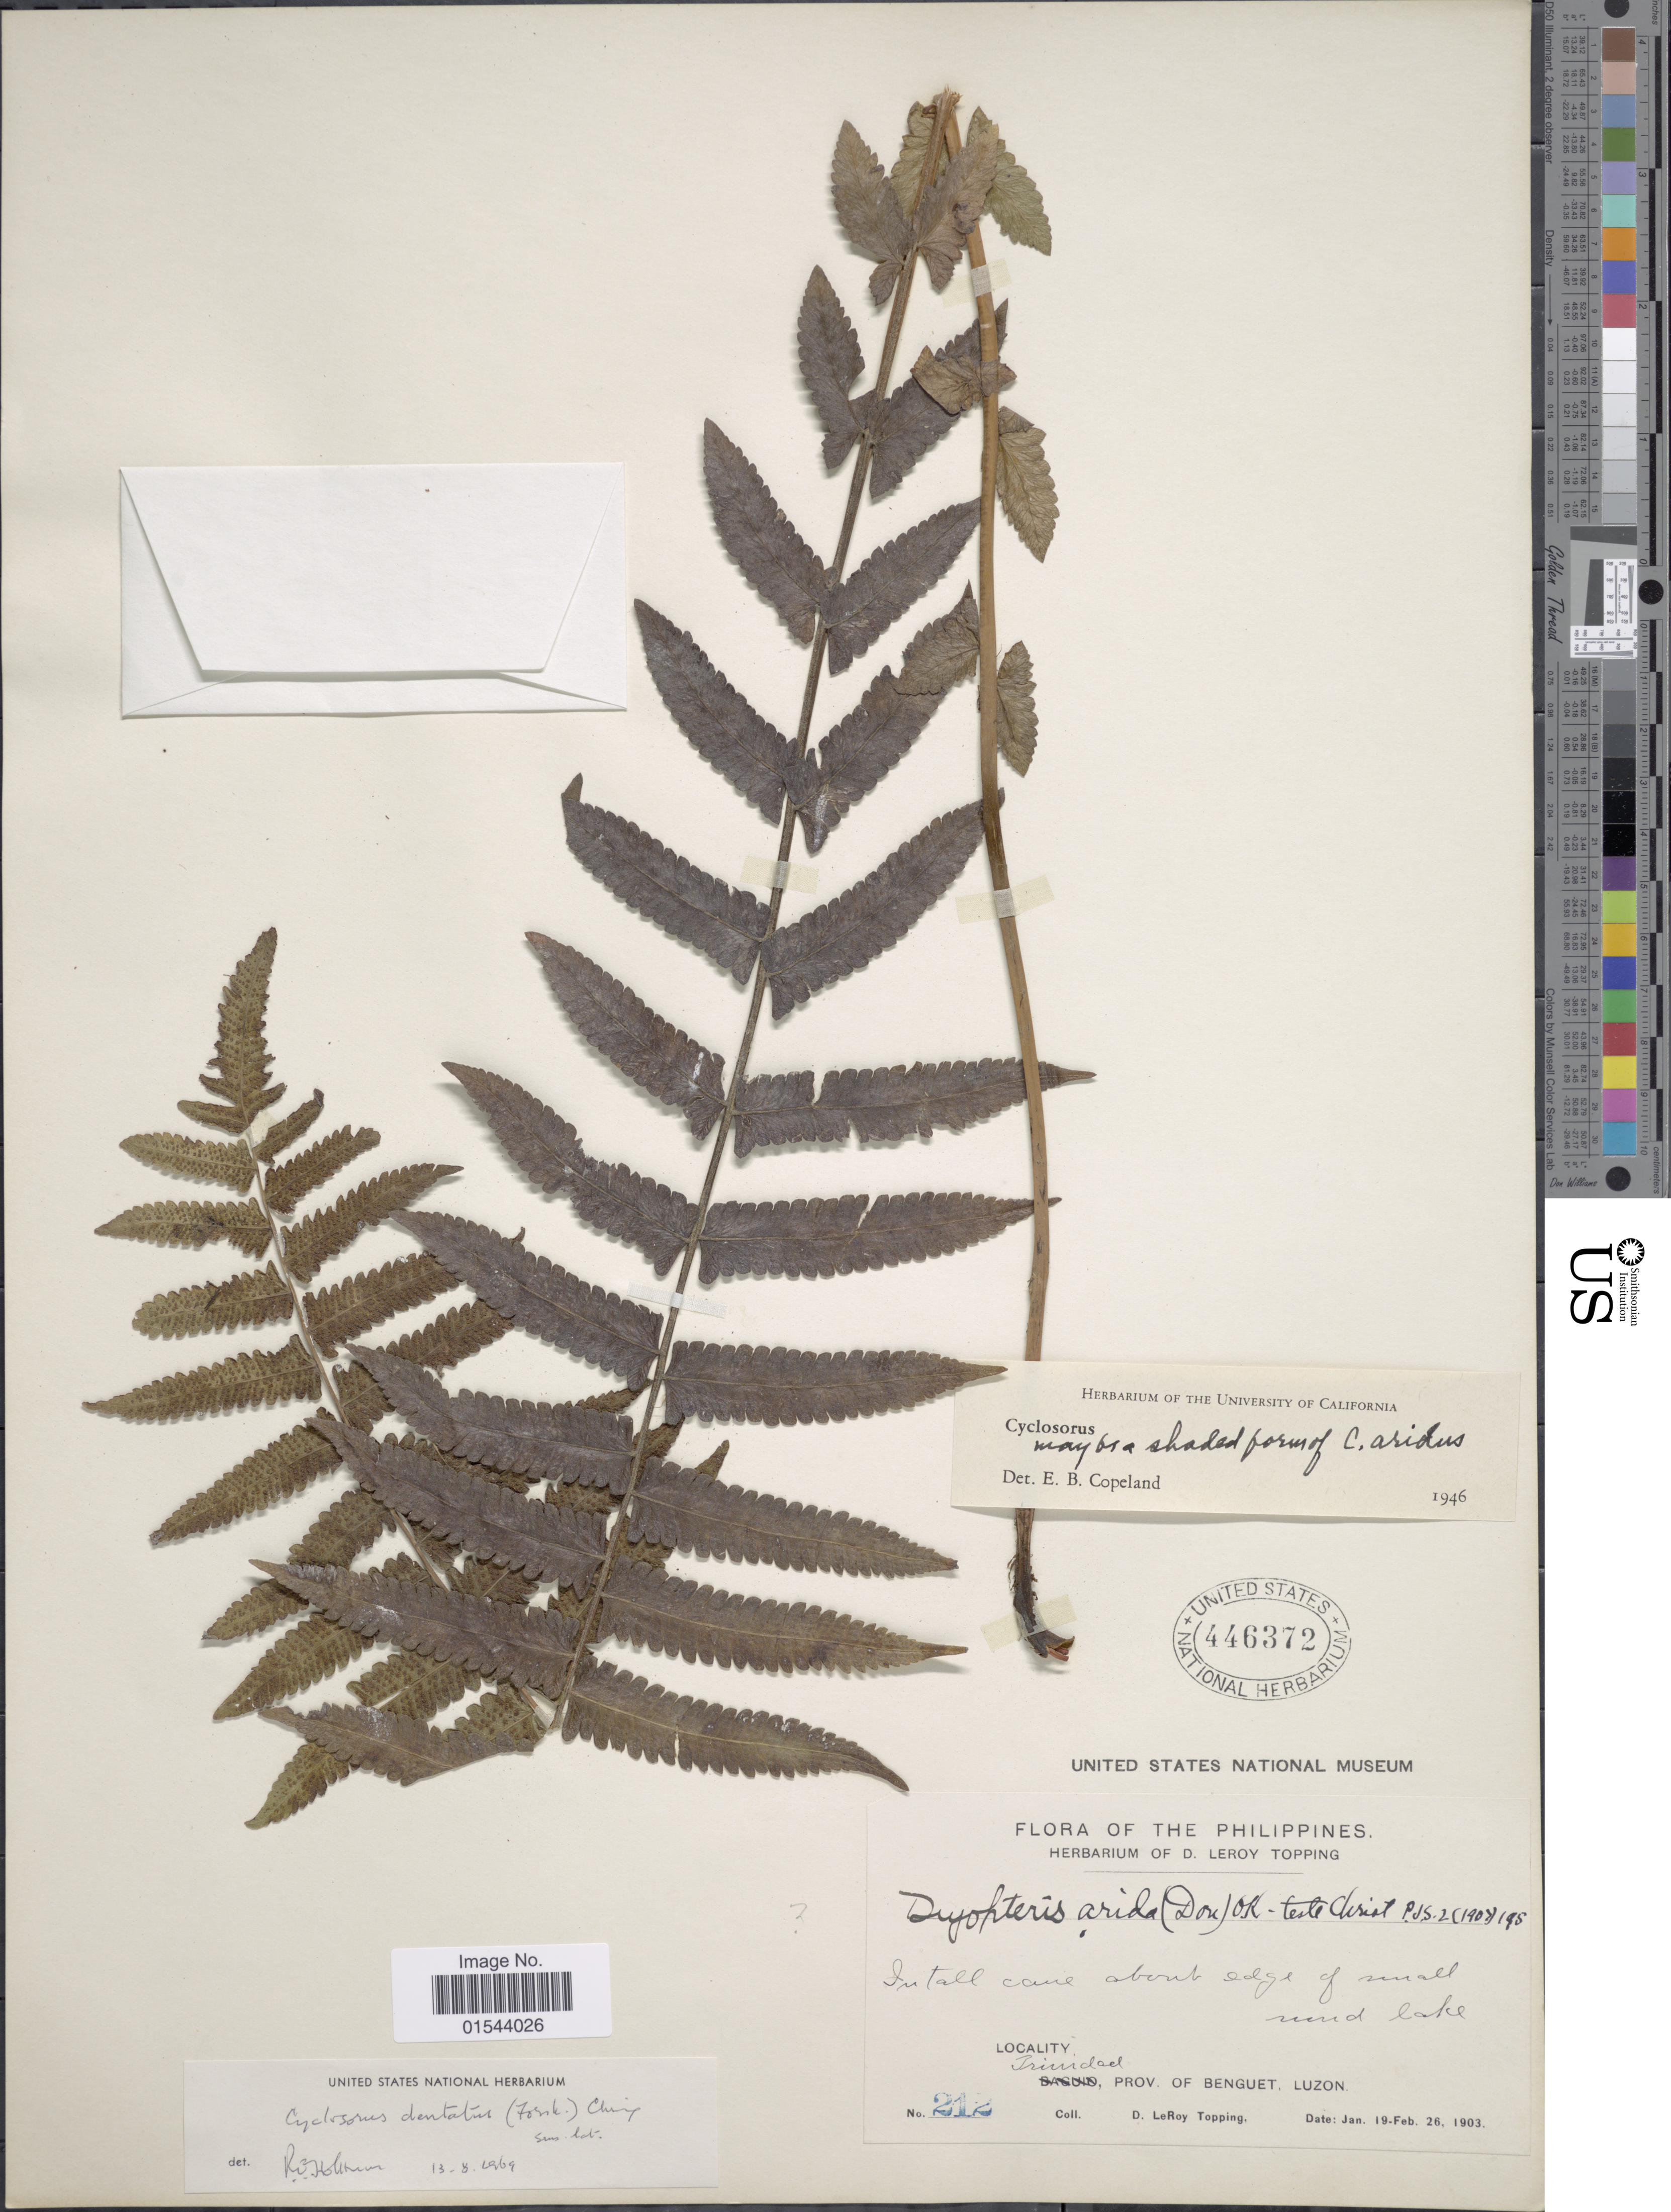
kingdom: Plantae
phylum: Tracheophyta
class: Polypodiopsida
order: Polypodiales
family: Thelypteridaceae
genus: Christella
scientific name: Christella dentata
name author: (Forssk.) Brownsey & Jermy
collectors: D. L. Topping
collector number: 212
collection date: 1903-01-19/1903-02-26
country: Philippines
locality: Trinidad, Prov. of Benguet, Luzon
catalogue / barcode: US 446372